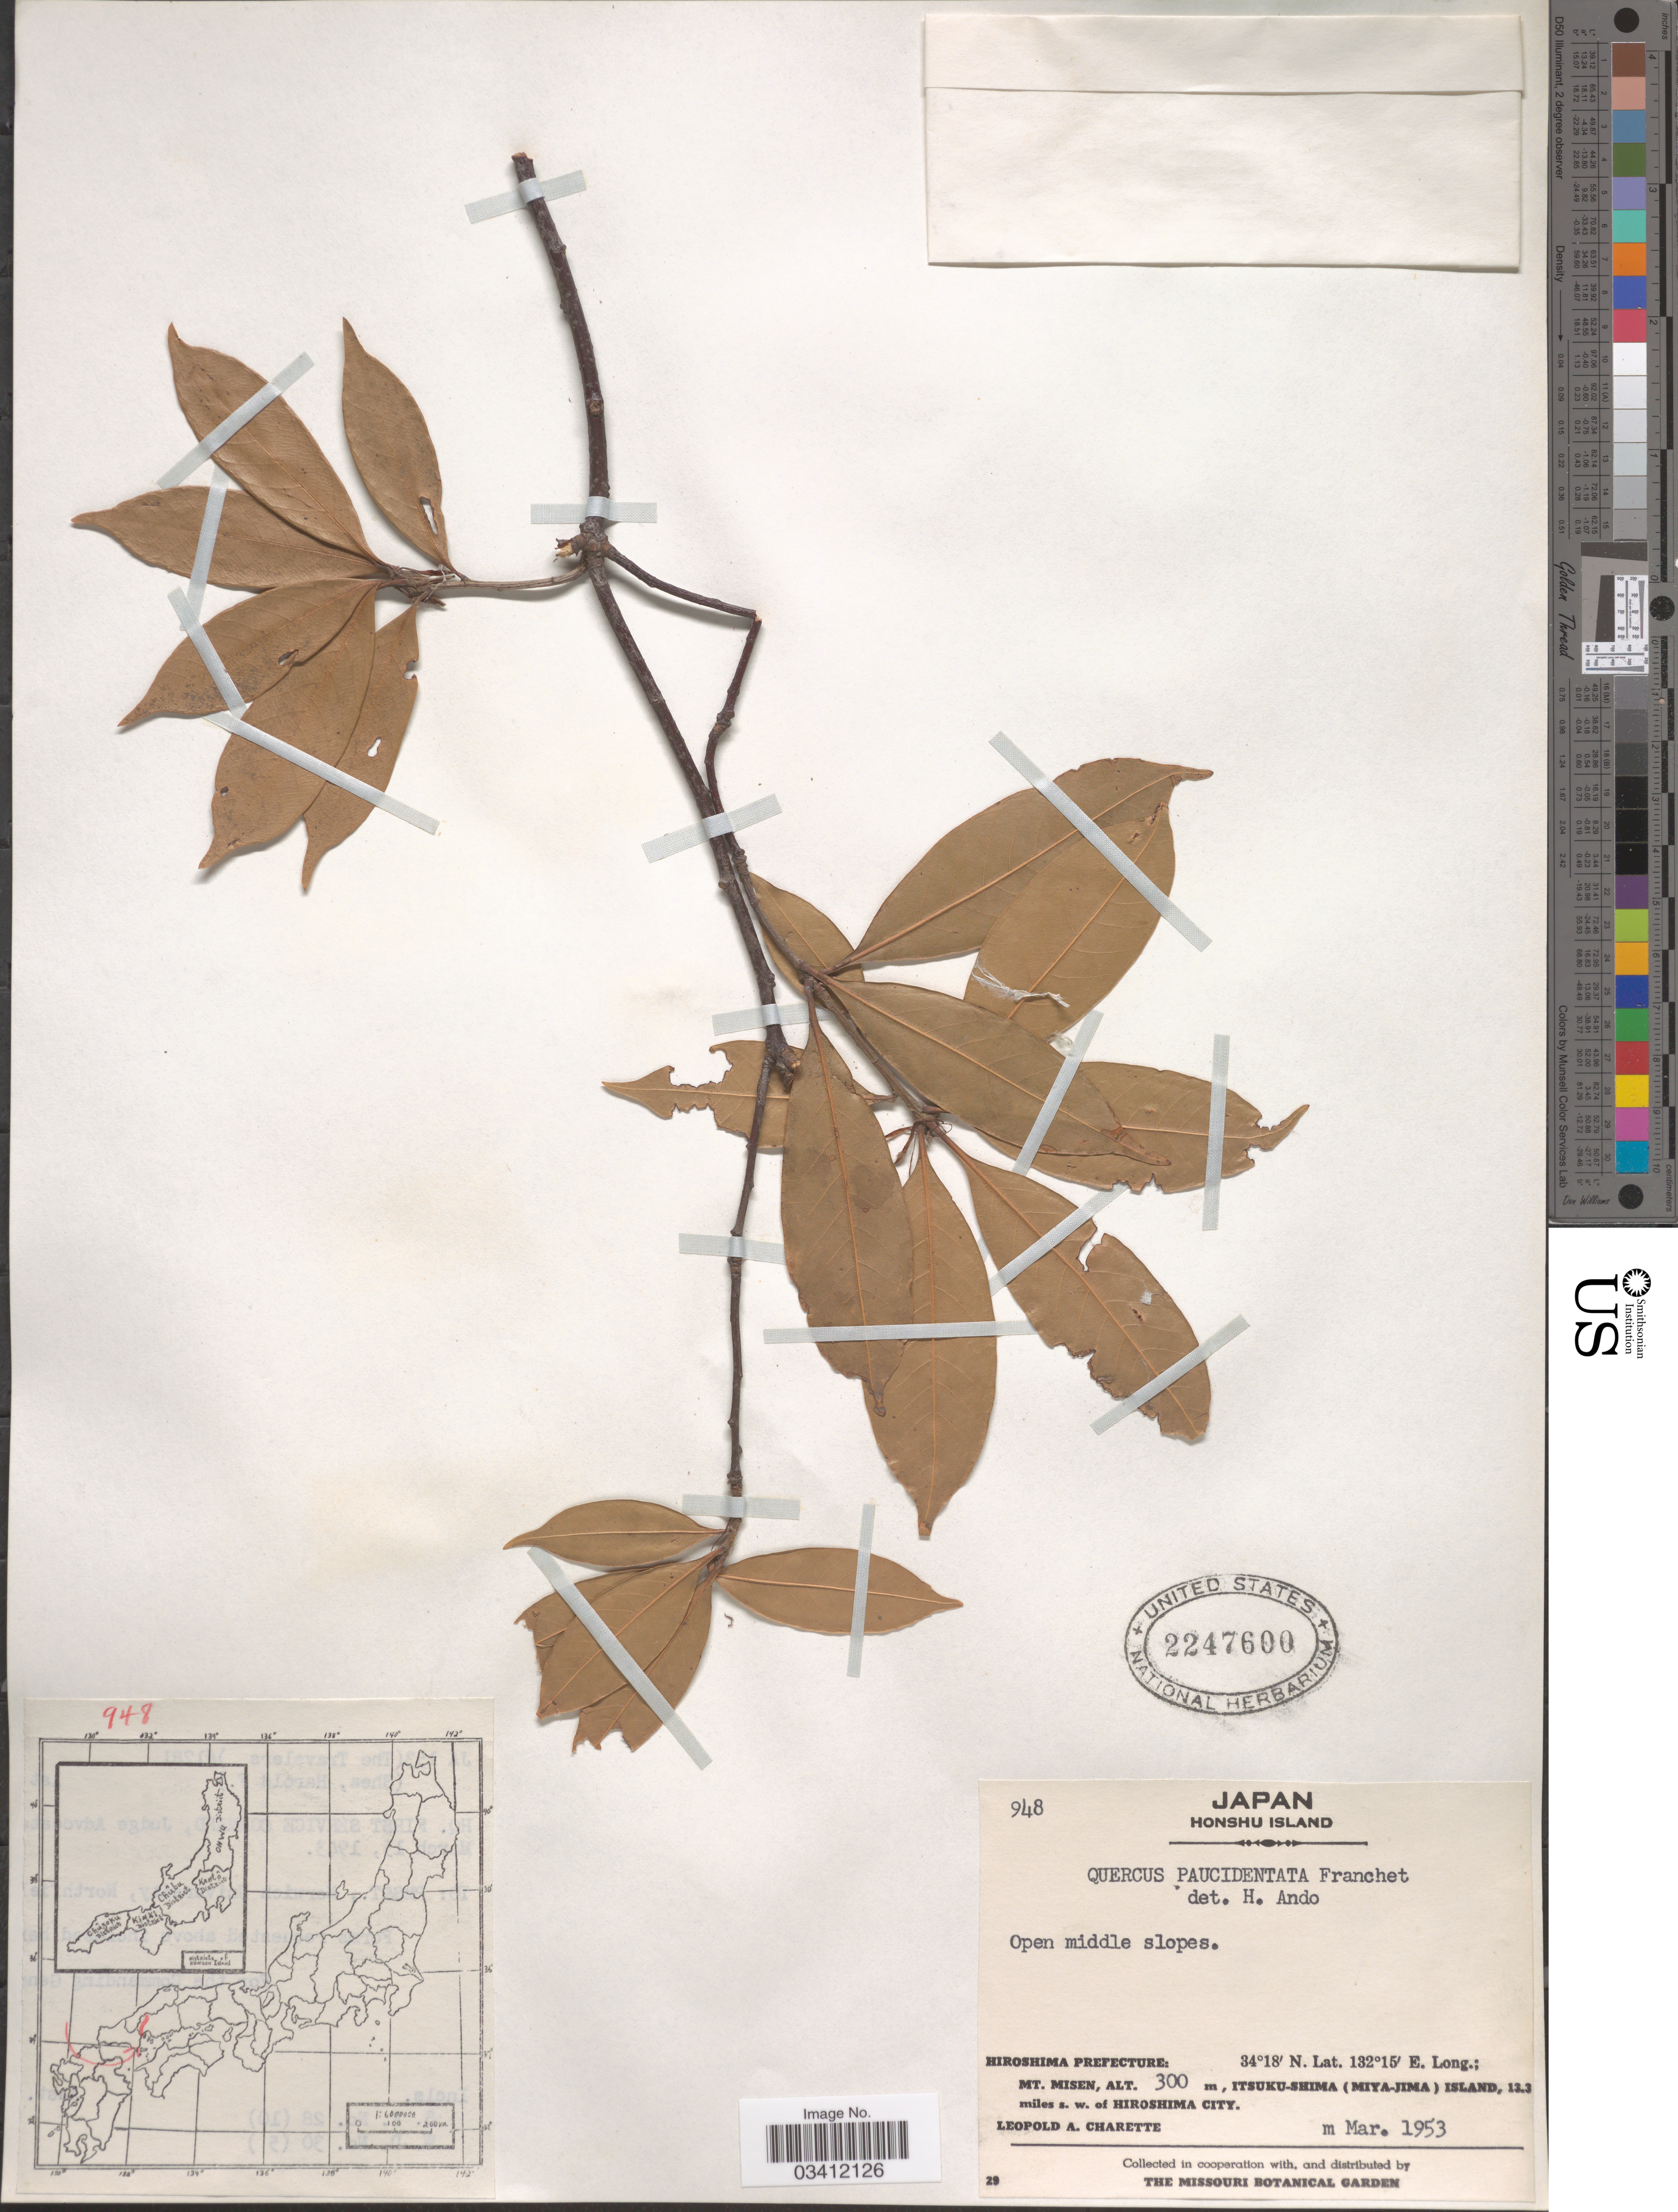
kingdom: Plantae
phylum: Tracheophyta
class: Magnoliopsida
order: Fagales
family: Fagaceae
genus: Quercus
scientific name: Quercus paucidentata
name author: Franch. ex Nakai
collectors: L. A. Charette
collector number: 948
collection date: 1953-03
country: Japan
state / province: Hirosima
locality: Honshu Island. Hiroshima Prefecture: Mt. Misen, Itsuku-Shima (Miya-Jima) Island, 13.3 miles s.w. of Hiroshima City.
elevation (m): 300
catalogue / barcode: US 2247600